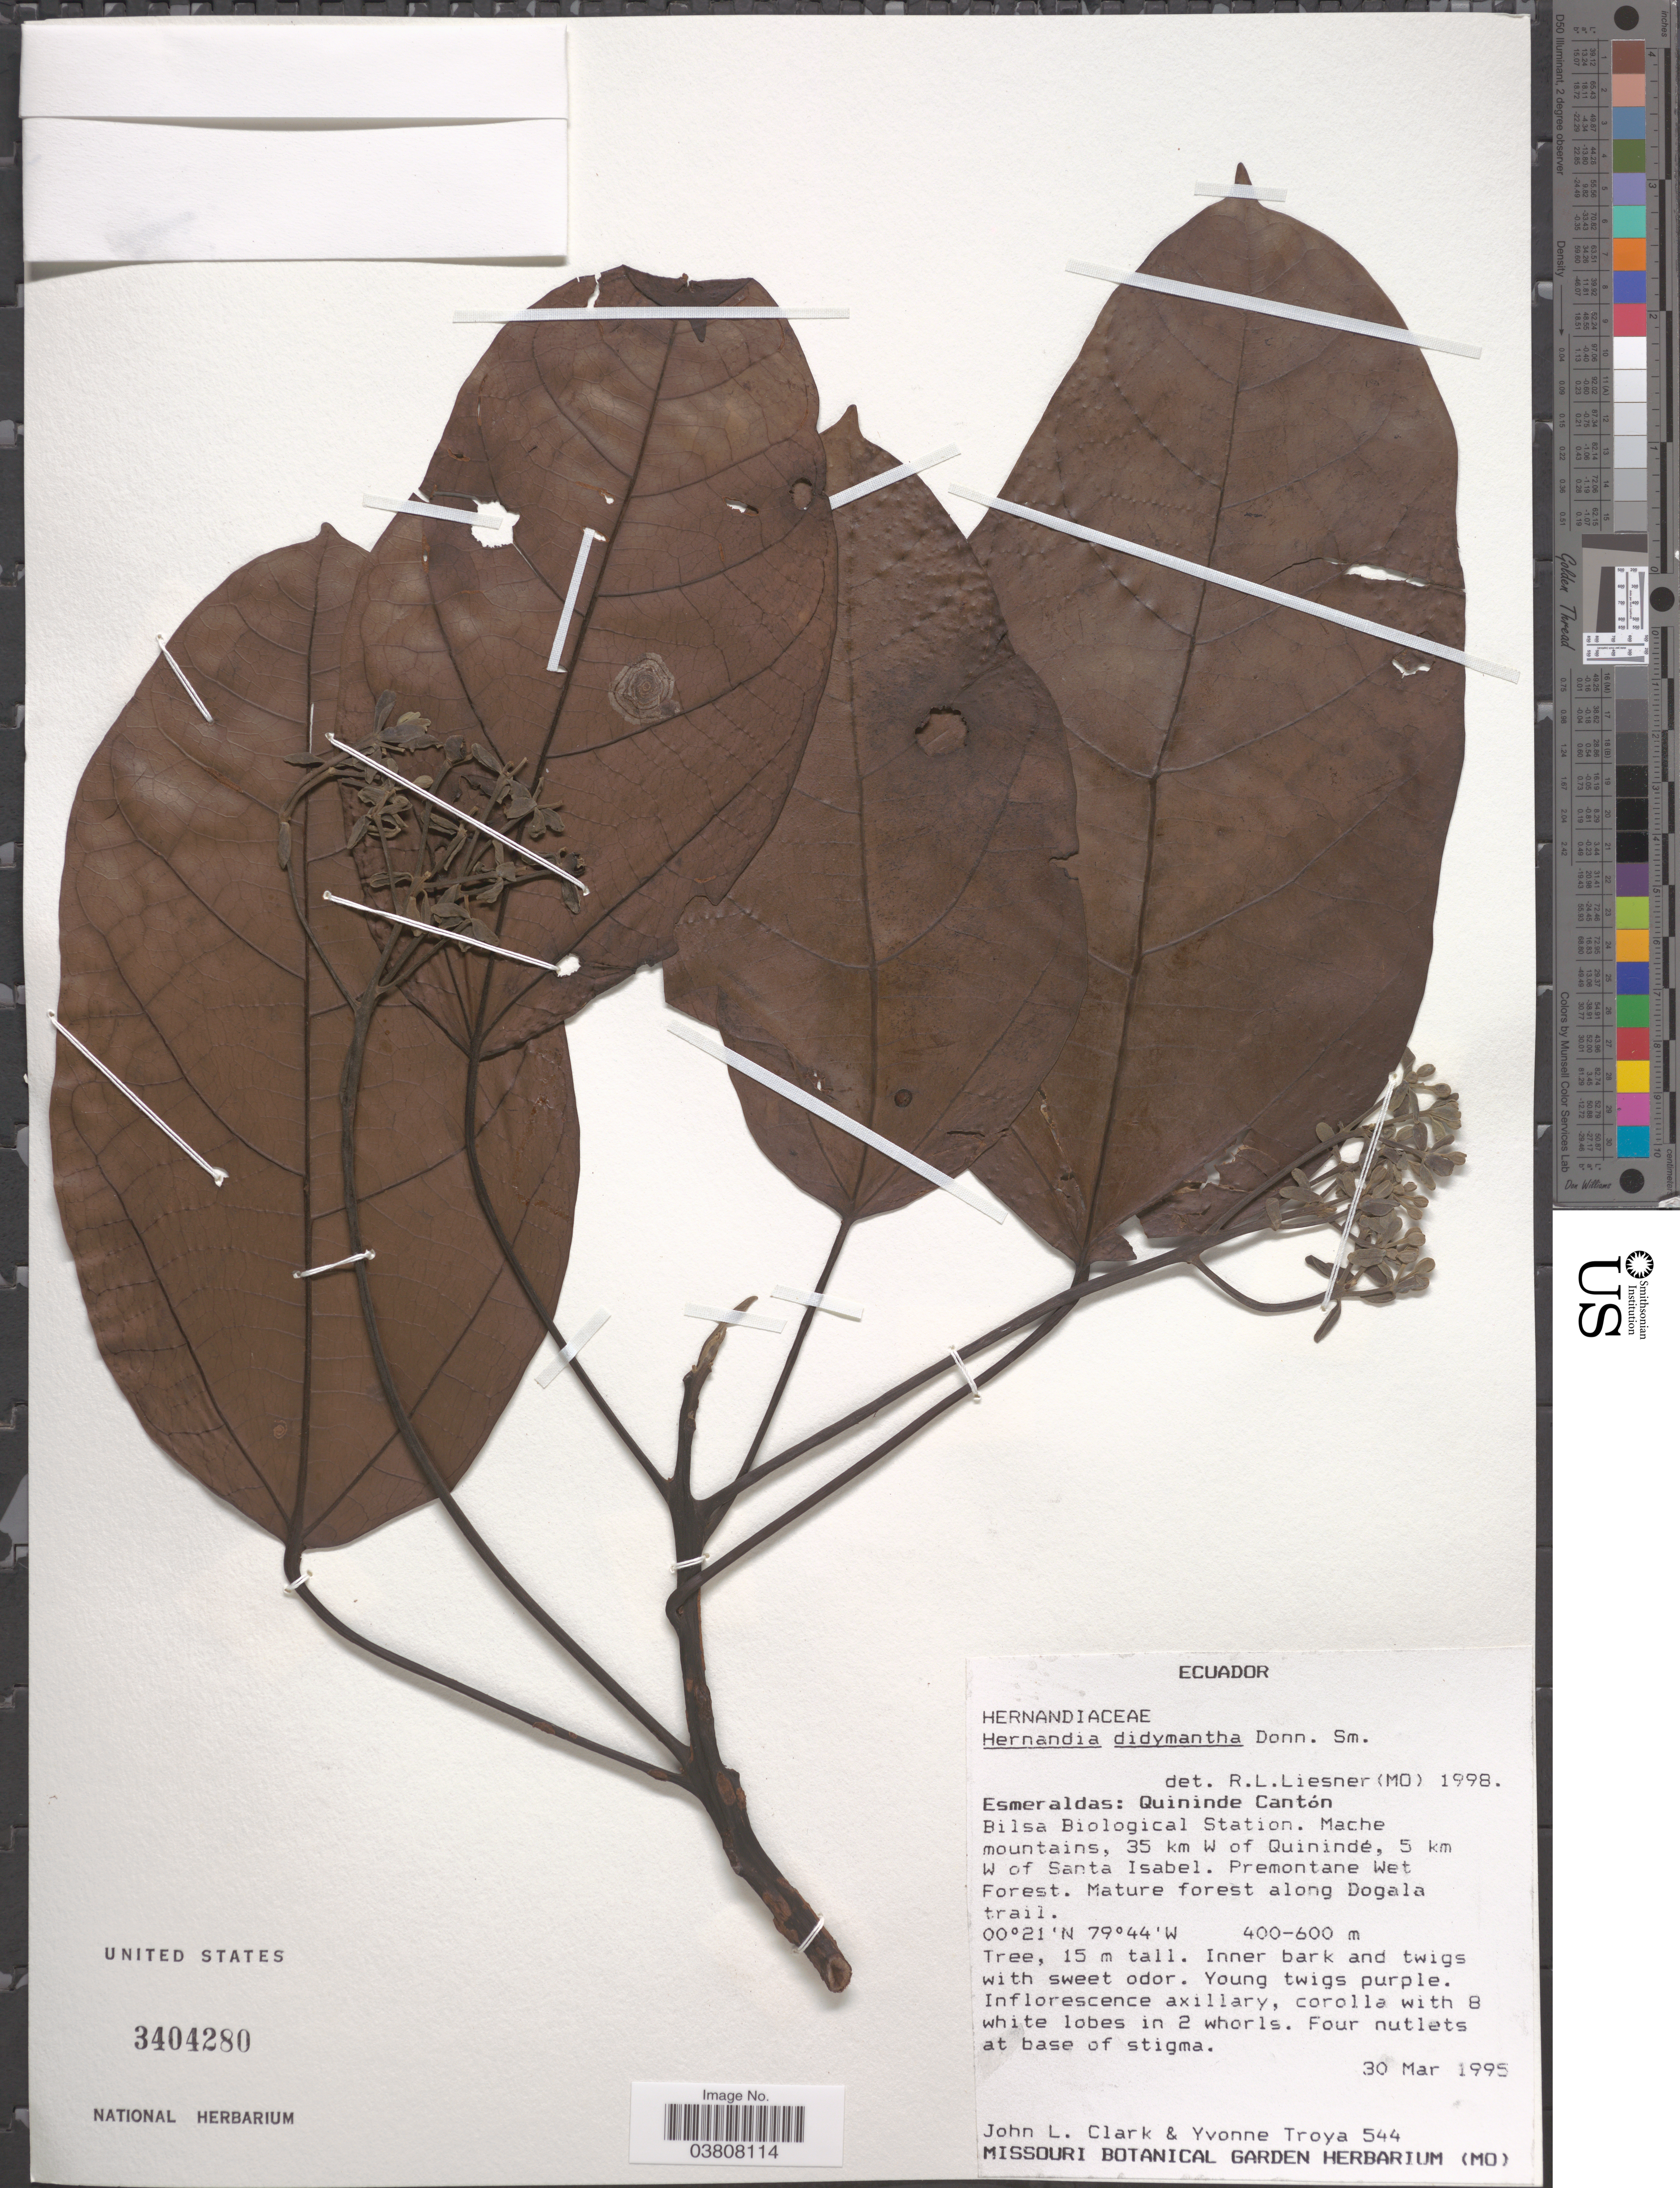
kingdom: Plantae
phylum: Tracheophyta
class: Magnoliopsida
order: Laurales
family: Hernandiaceae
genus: Hernandia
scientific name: Hernandia didymantha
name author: Donn. Sm.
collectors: J. L. Clark & Y. Troya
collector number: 544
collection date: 1995-03-30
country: Ecuador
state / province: Esmeraldas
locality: Quininde Cantón. Bilsa Biological Station. Mache mountains, 35 km W of Quinindé, 5 km W of Santa Isabel. Premontane Wet Forest. Mature forest along Dogala trail.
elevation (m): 400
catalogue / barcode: US 3404280